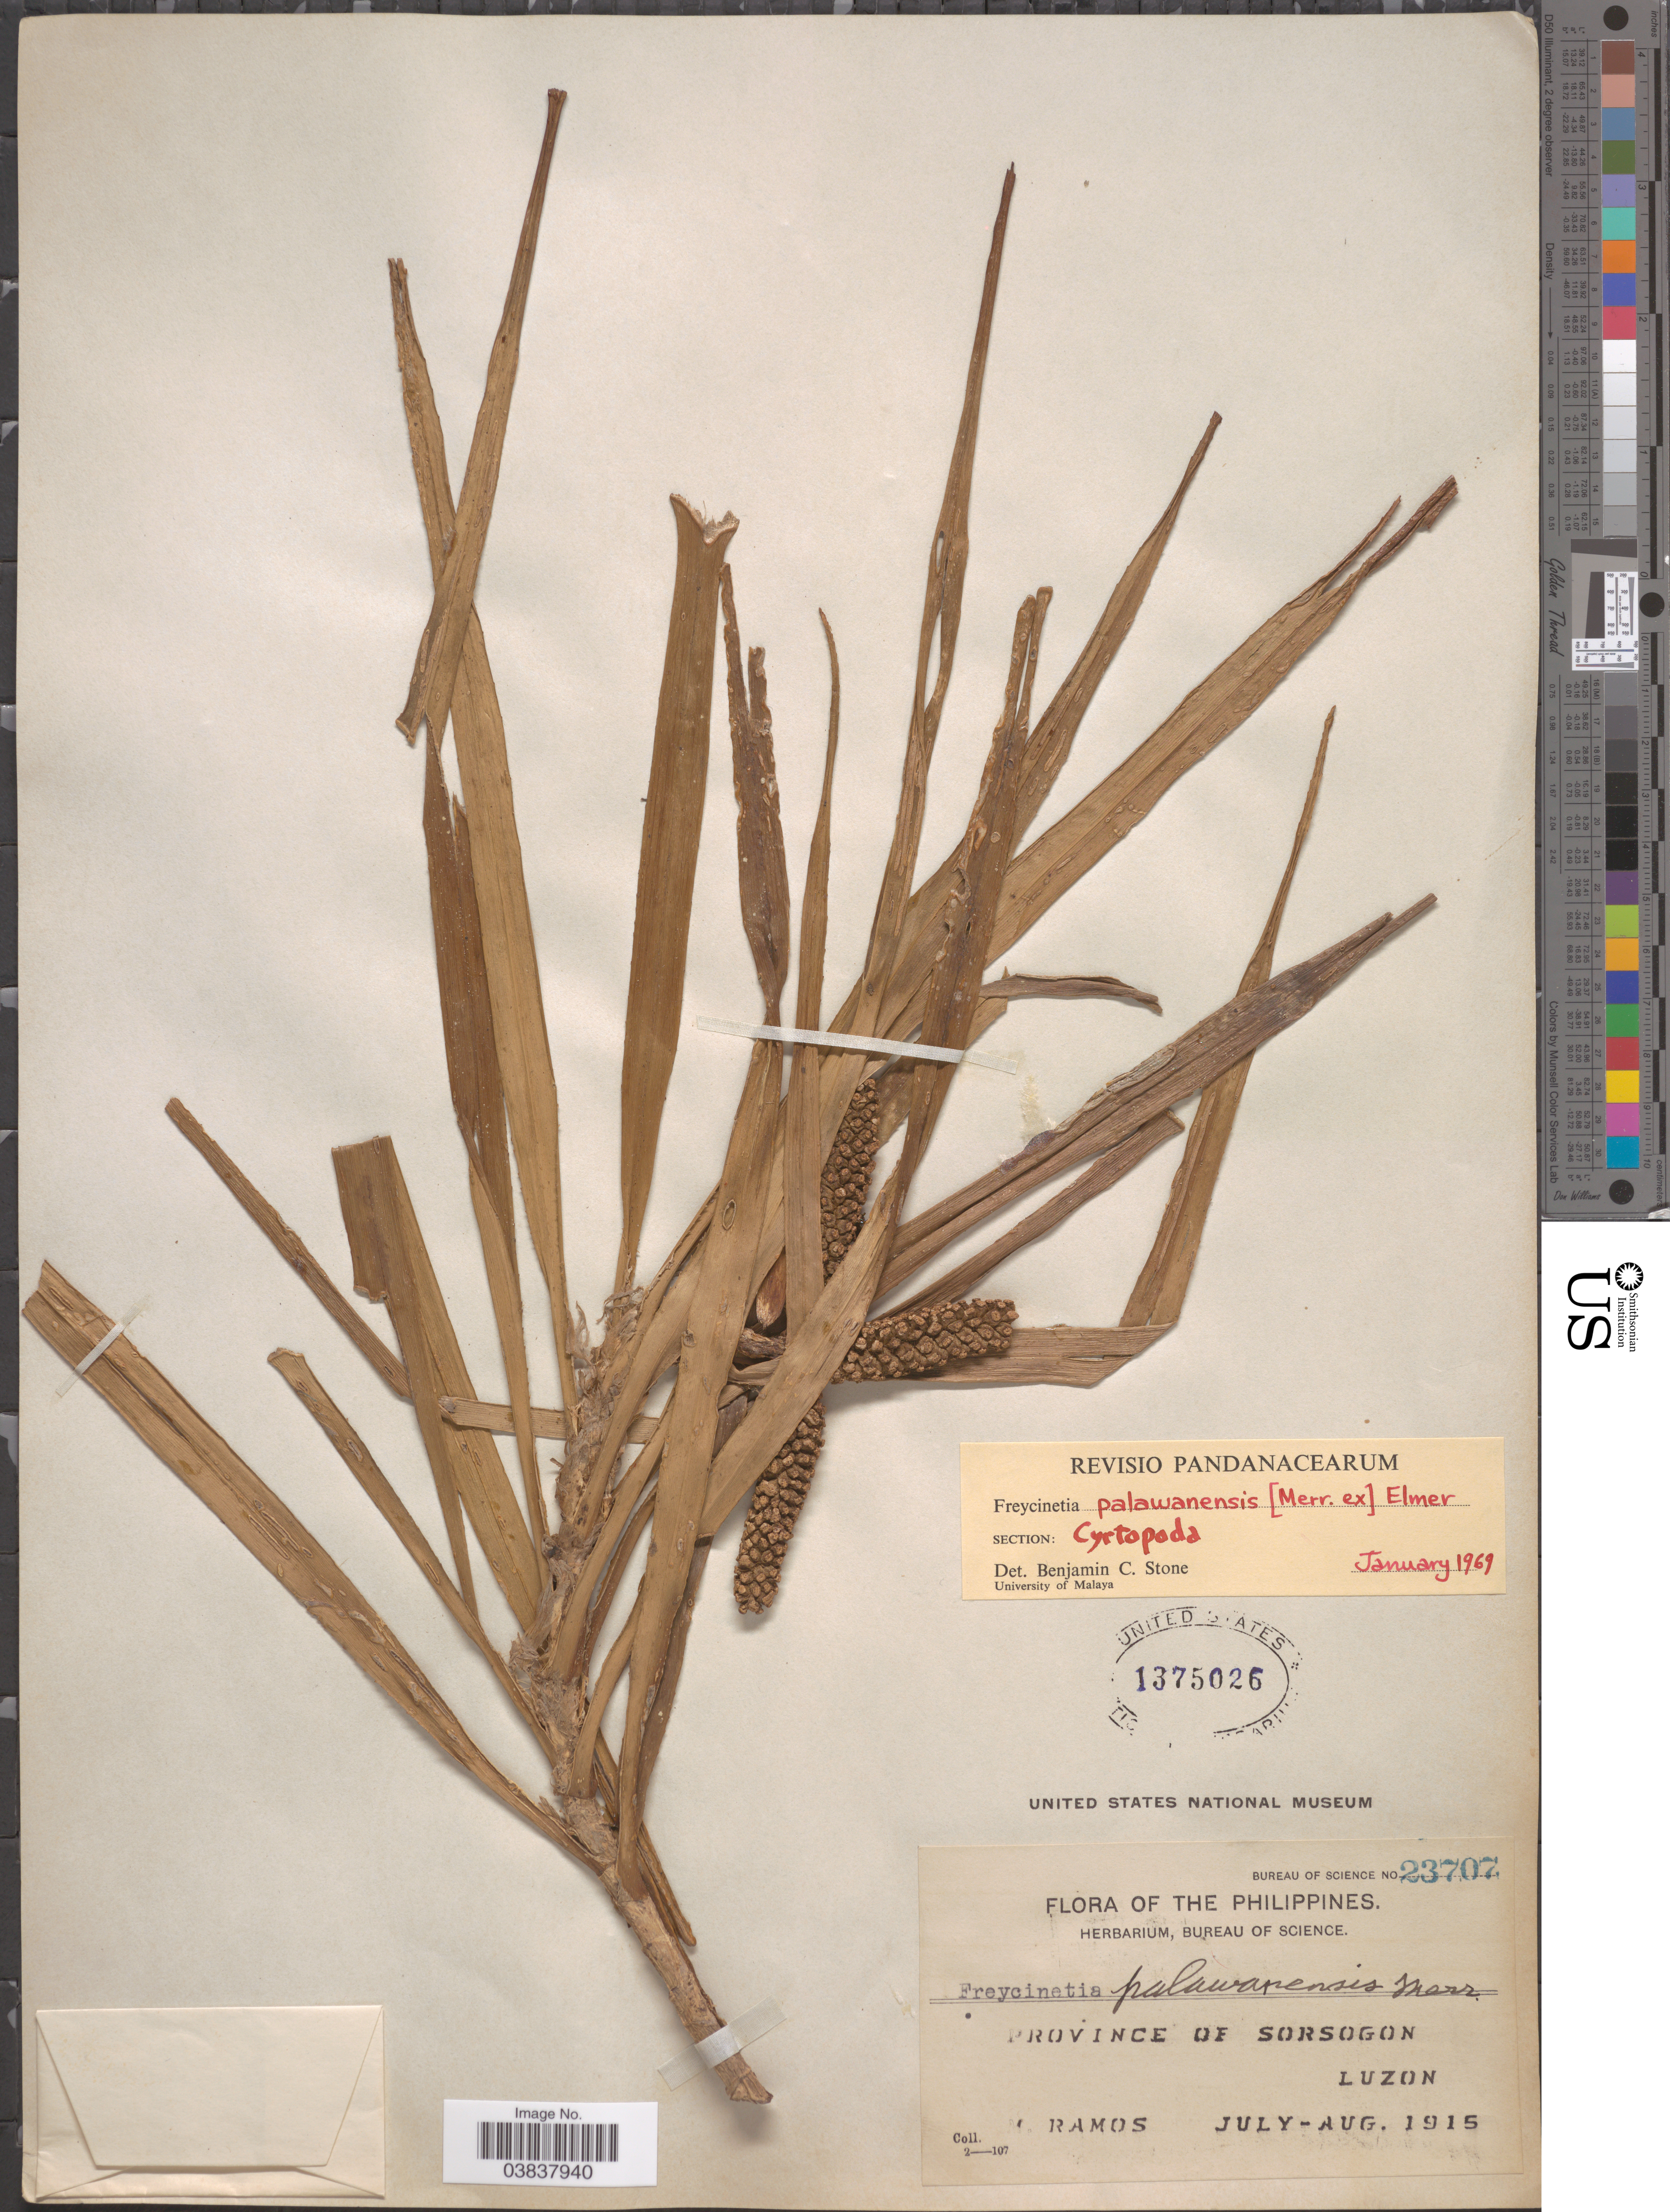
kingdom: Plantae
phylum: Tracheophyta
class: Liliopsida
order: Pandanales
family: Pandanaceae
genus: Freycinetia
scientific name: Freycinetia palawanensis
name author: Merr. ex Elmer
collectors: M. Ramos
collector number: Bureau of Science 23707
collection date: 1915-07/1915-08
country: Philippines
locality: Province of Sorsogon, Luzon.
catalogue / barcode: US 1375026